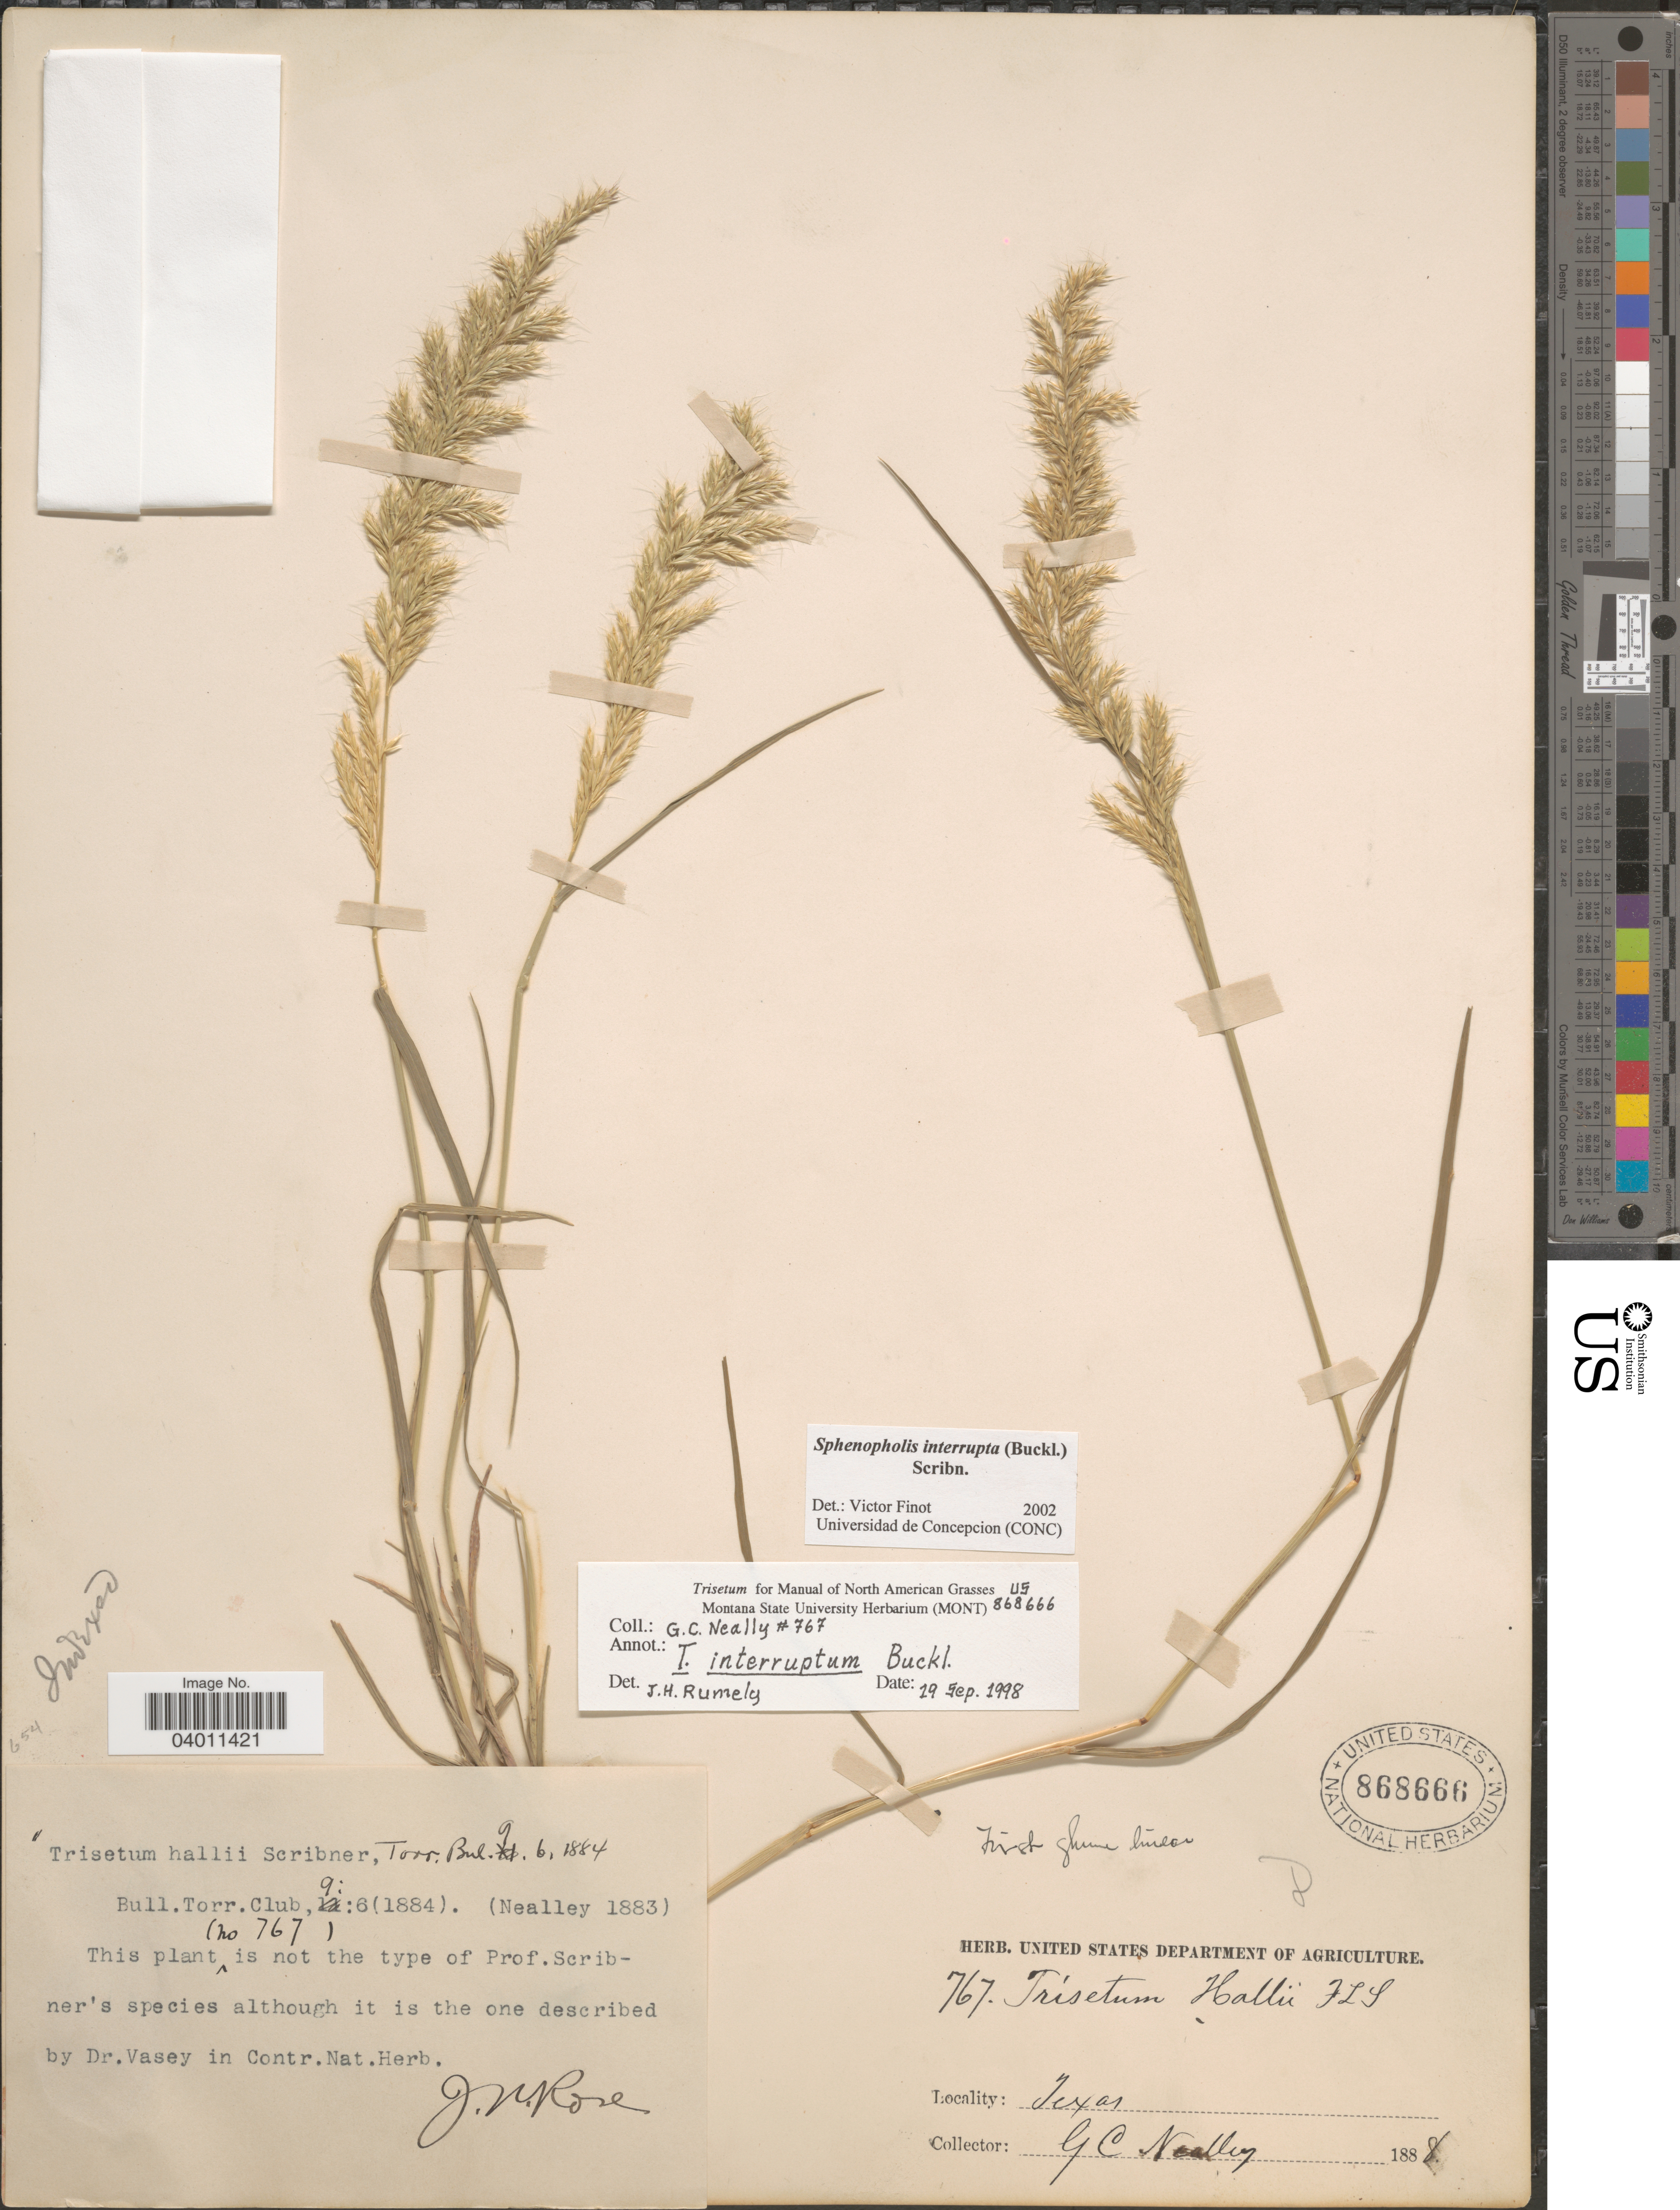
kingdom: Plantae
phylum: Tracheophyta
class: Liliopsida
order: Poales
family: Poaceae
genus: Sphenopholis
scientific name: Sphenopholis interrupta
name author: (Buckley) Scribn.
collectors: G. C. Nealley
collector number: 767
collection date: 1888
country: United States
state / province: Texas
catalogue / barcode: US 868666